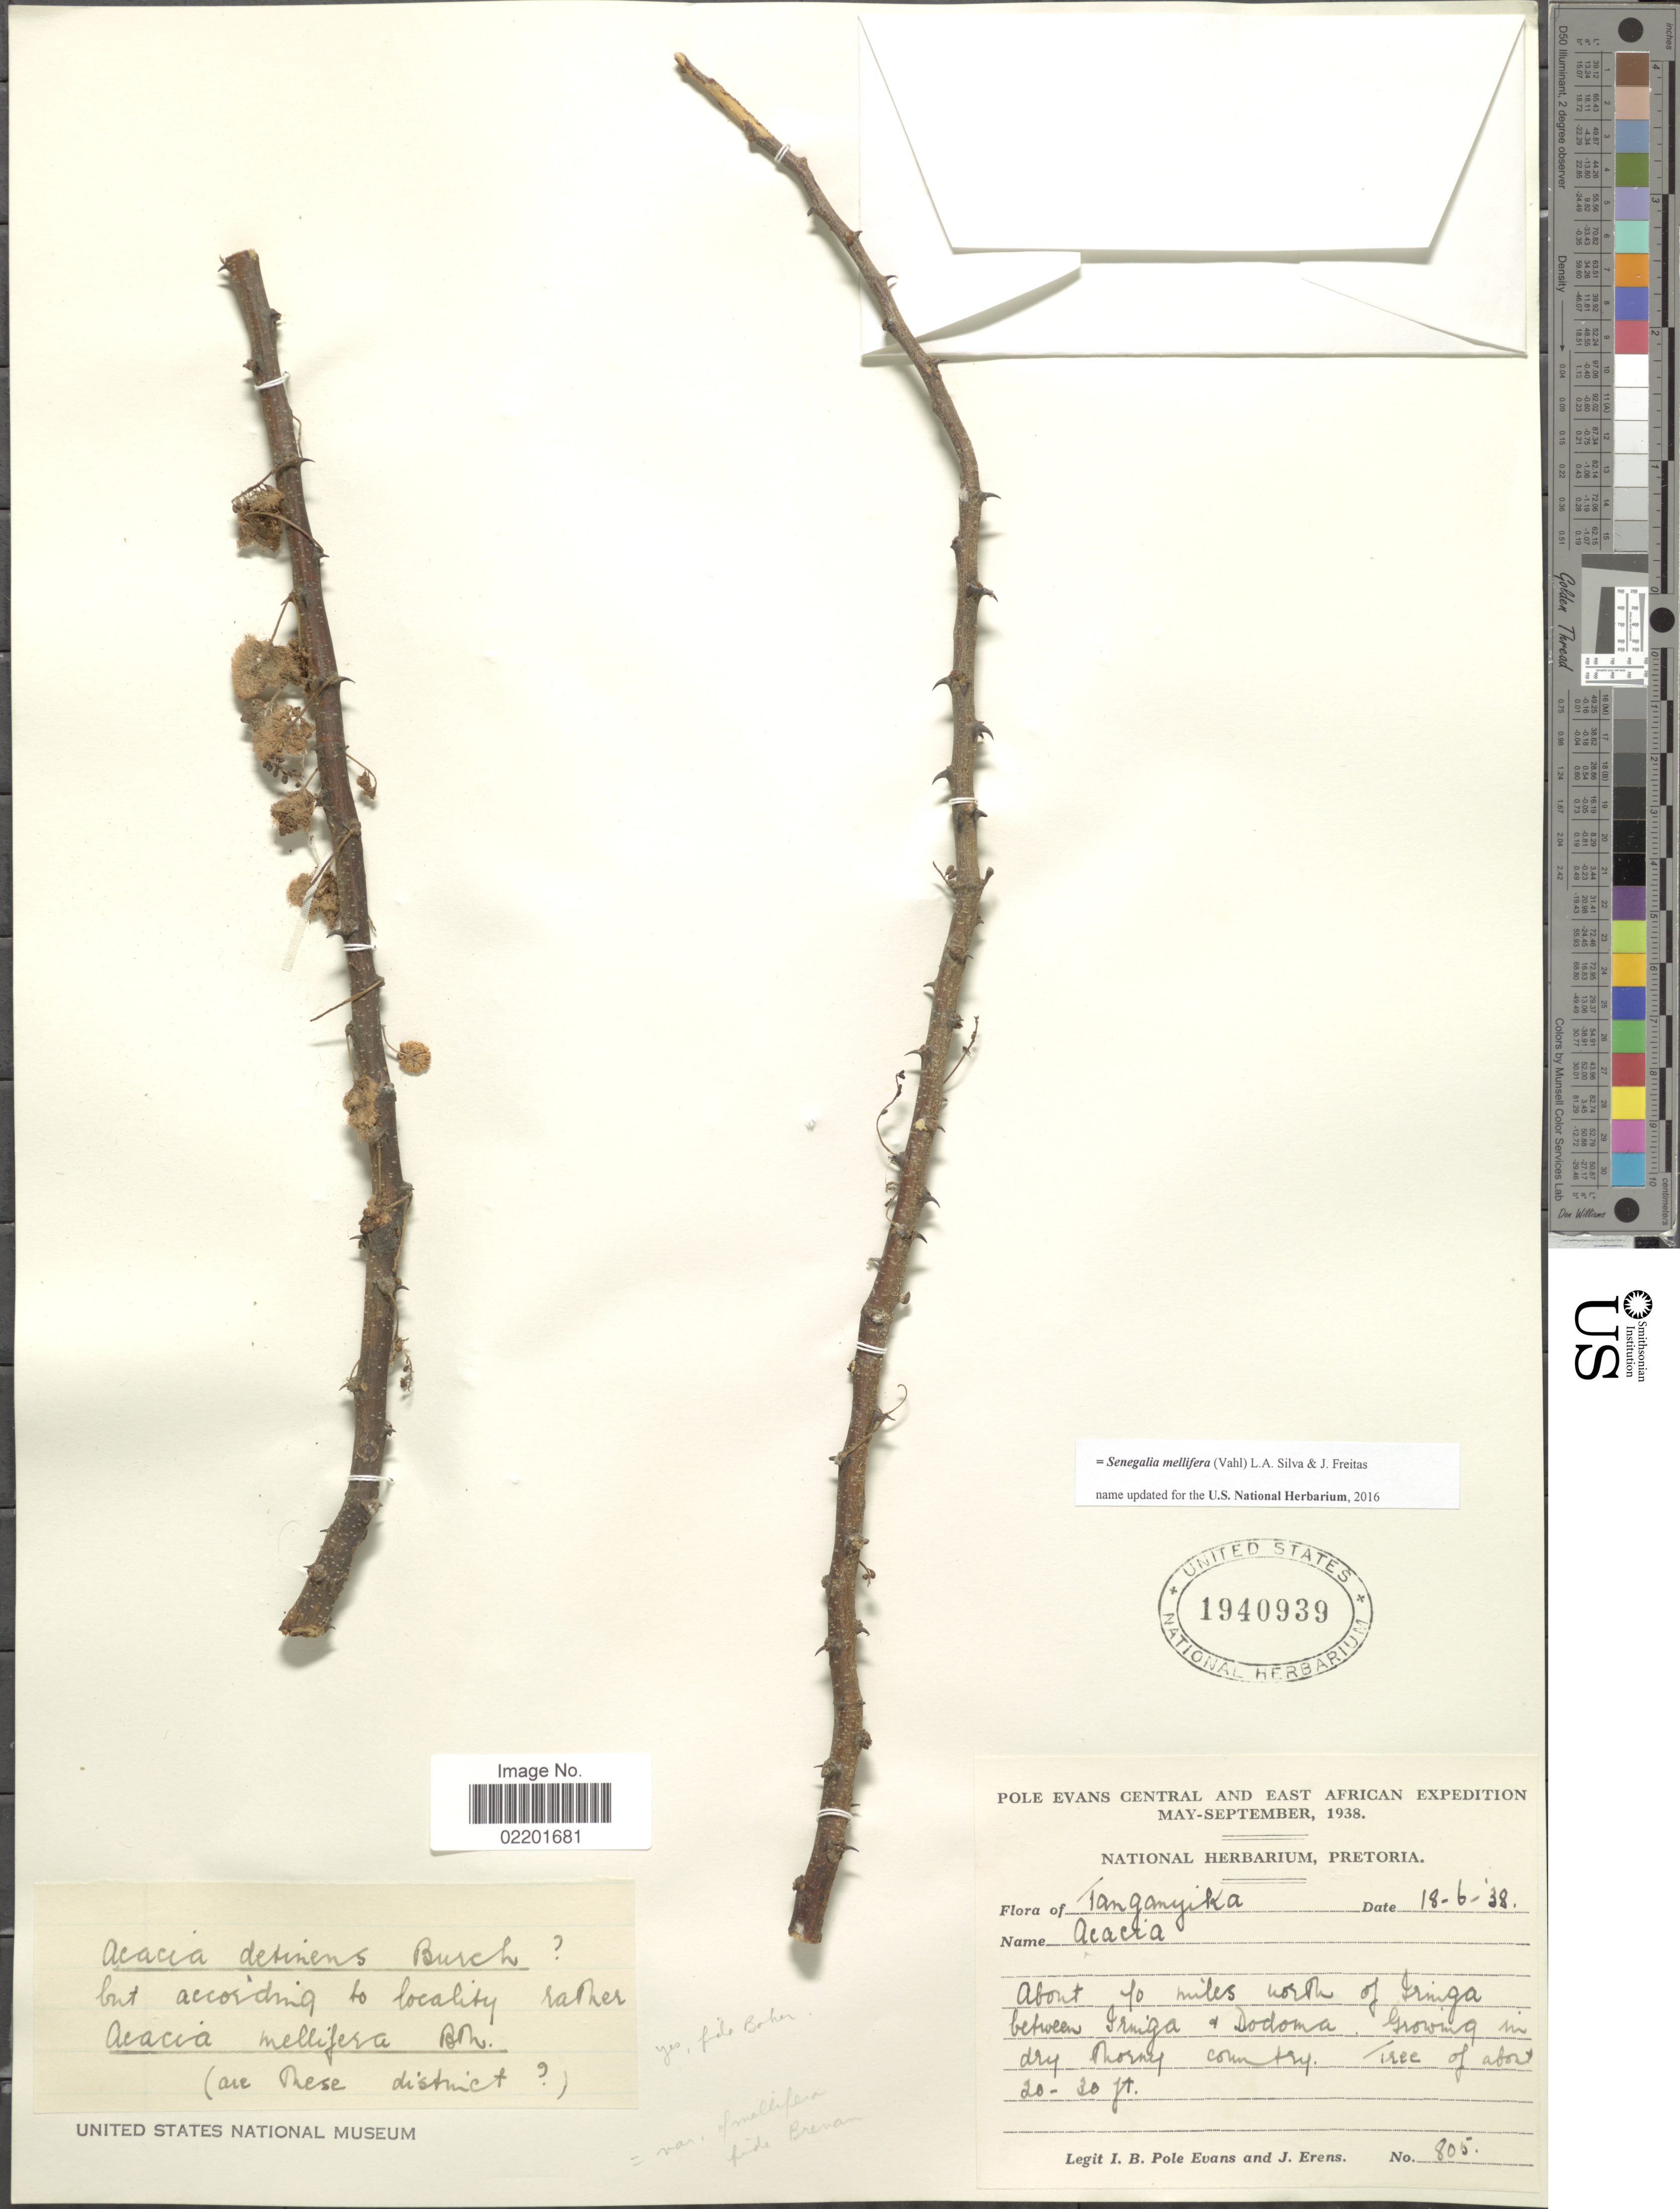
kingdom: Plantae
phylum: Tracheophyta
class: Magnoliopsida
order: Fabales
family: Fabaceae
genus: Senegalia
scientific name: Senegalia mellifera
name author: (Vahl) Seigler & Ebinger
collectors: I. B. Pole-Evans & J. Erens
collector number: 805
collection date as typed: Transcribed d/m/y: 18/6/38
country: Tanzania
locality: Central and East Africa, Tanganyika, about 40 miles north of Iringa between Iringa & Dodoma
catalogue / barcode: US 1940939